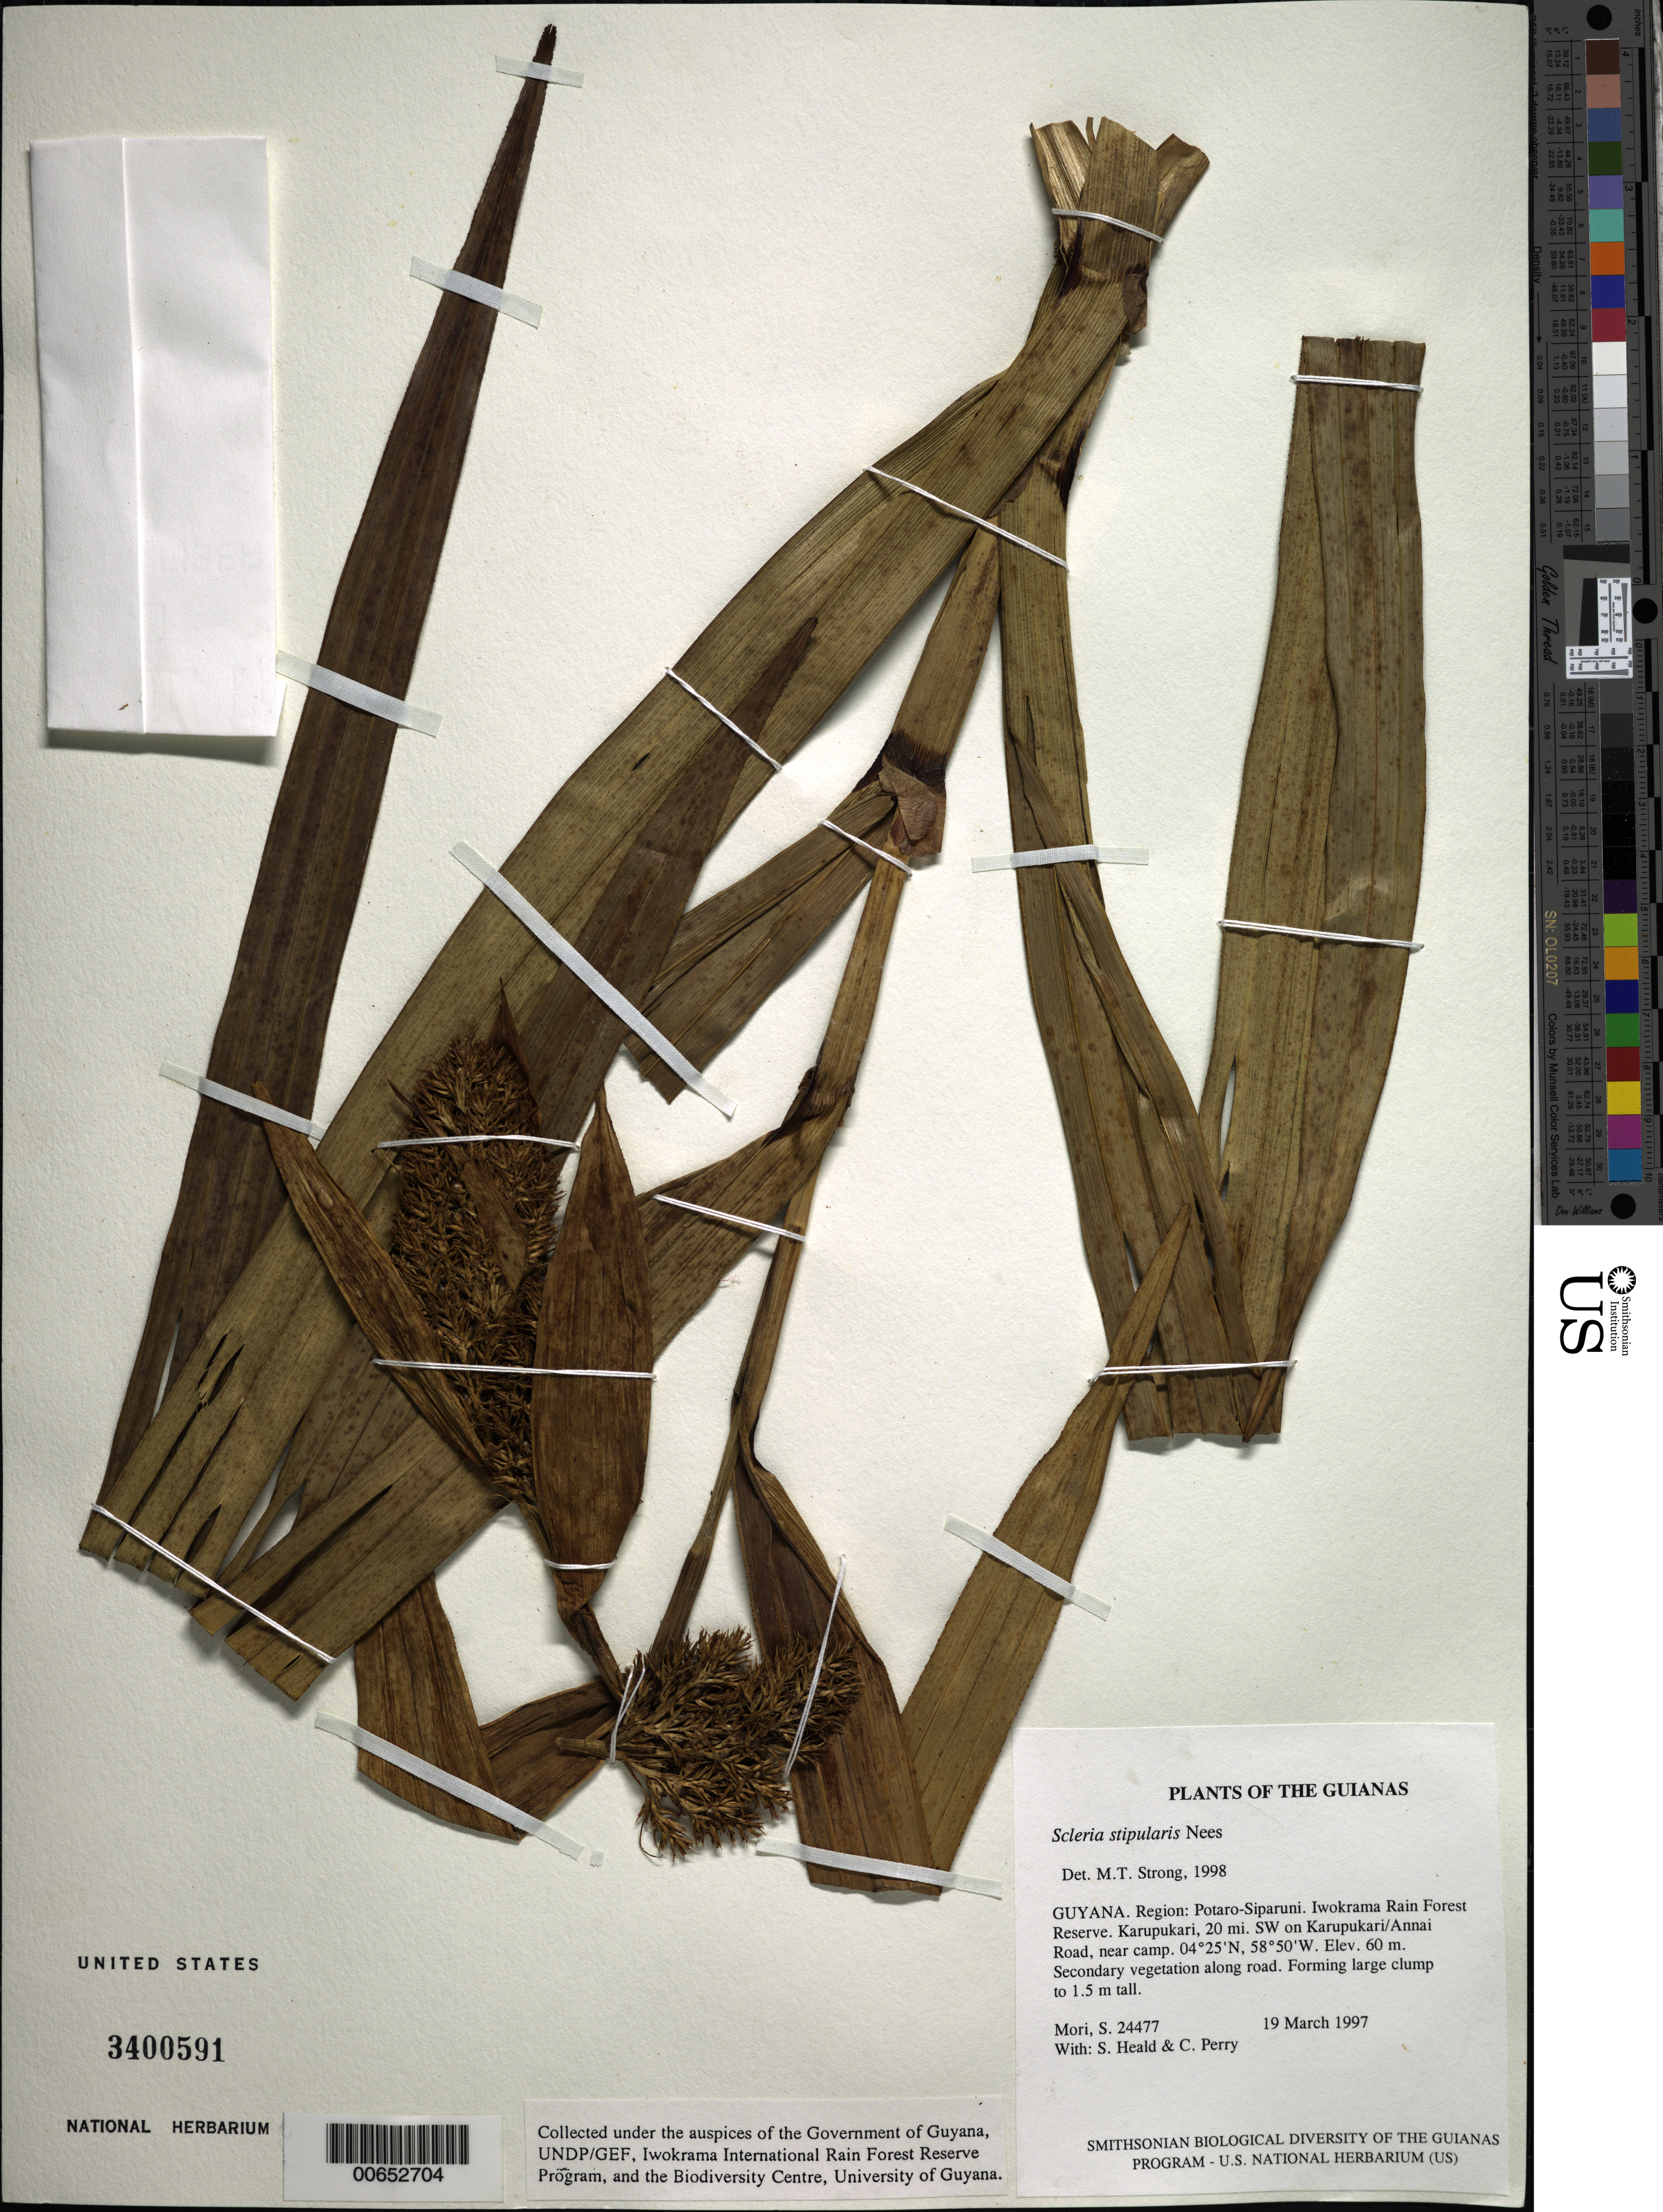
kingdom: Plantae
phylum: Tracheophyta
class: Liliopsida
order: Poales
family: Cyperaceae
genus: Scleria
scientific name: Scleria stipularis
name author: Nees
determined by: Strong, M. T., (US), Smithsonian Institution - National Museum of Natural History (UNITED STATES)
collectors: S. Mori, S. Heald & C. Perry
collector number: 24477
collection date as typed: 19 March 1997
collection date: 1997-03-19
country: Guyana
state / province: Potaro-Siparuni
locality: Iwokrama Rain Forest Reserve. Karupukari, 20 mi. SW on Karupukari/Annai Road, near camp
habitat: Secondary vegetation along road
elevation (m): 60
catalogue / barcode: US 3400591